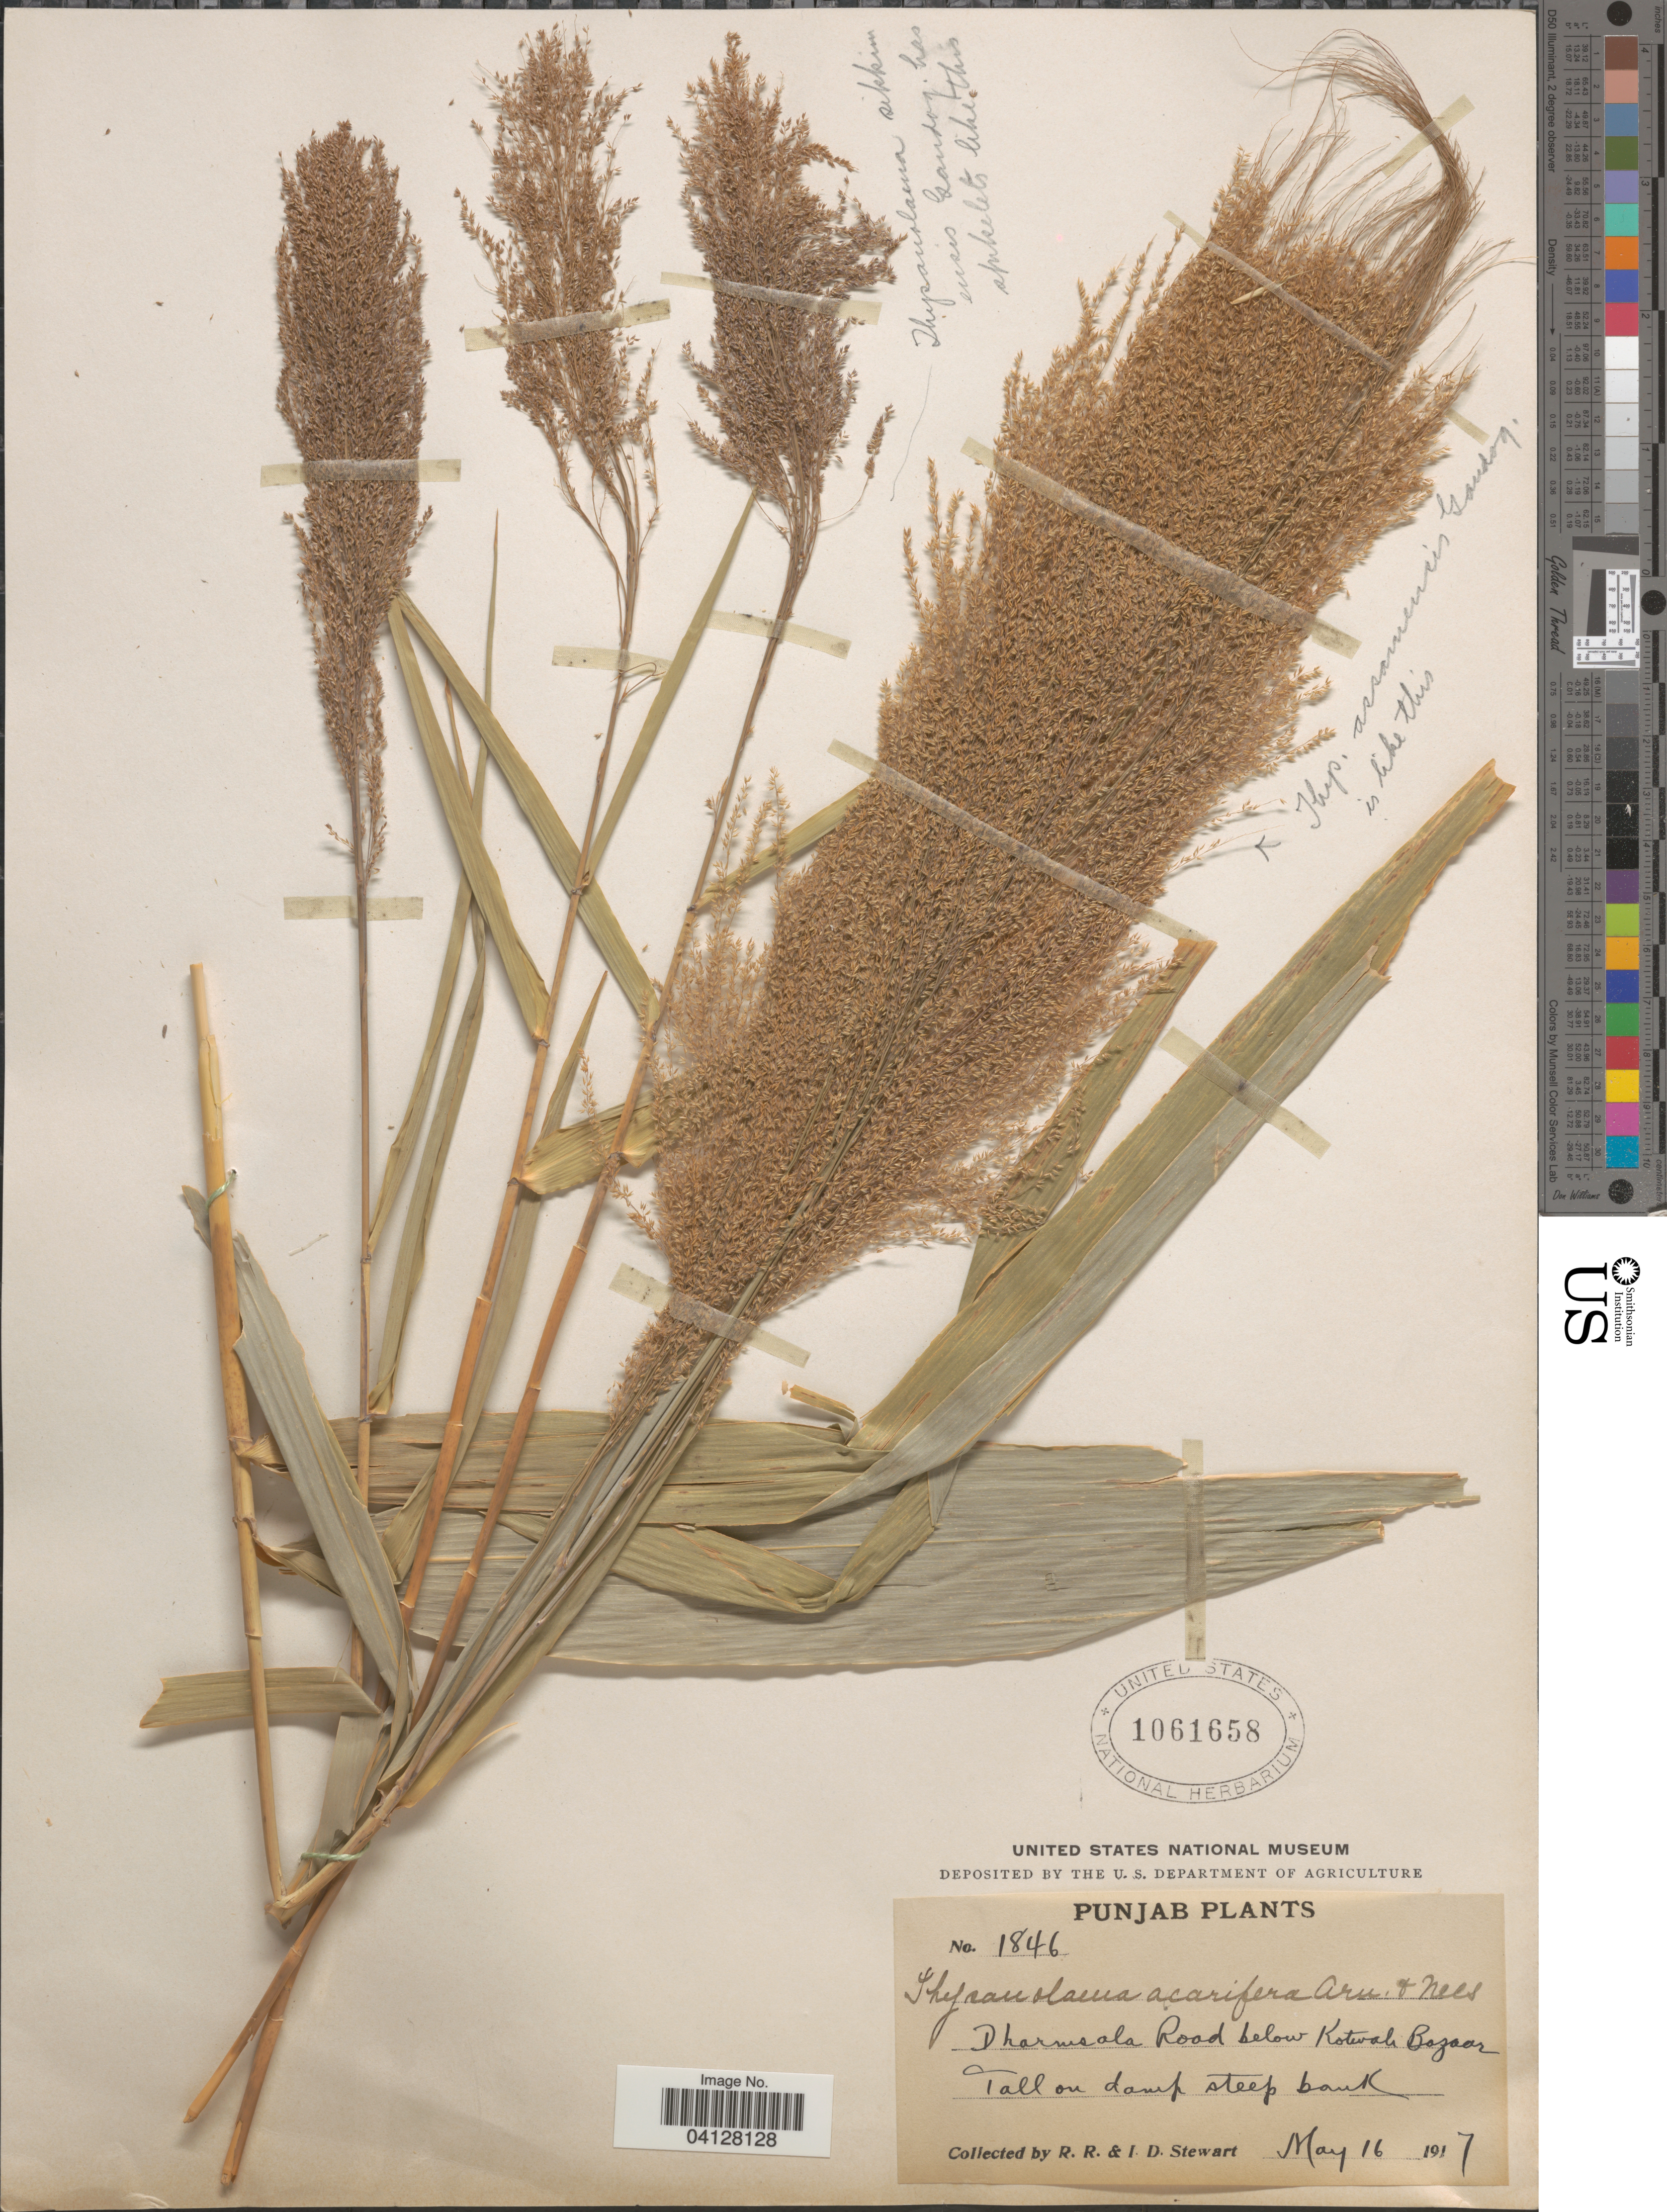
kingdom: Plantae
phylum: Tracheophyta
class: Liliopsida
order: Poales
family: Poaceae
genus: Thysanolaena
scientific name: Thysanolaena acarifera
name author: (Trin.) Arn. & Nees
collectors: R. Stewart & I. Stewart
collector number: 1846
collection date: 1917-05-16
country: India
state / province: Himachal Pradesh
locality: Dharmsala road below Kotwali Bazaar. Punjab plants.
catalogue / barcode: US 1061658